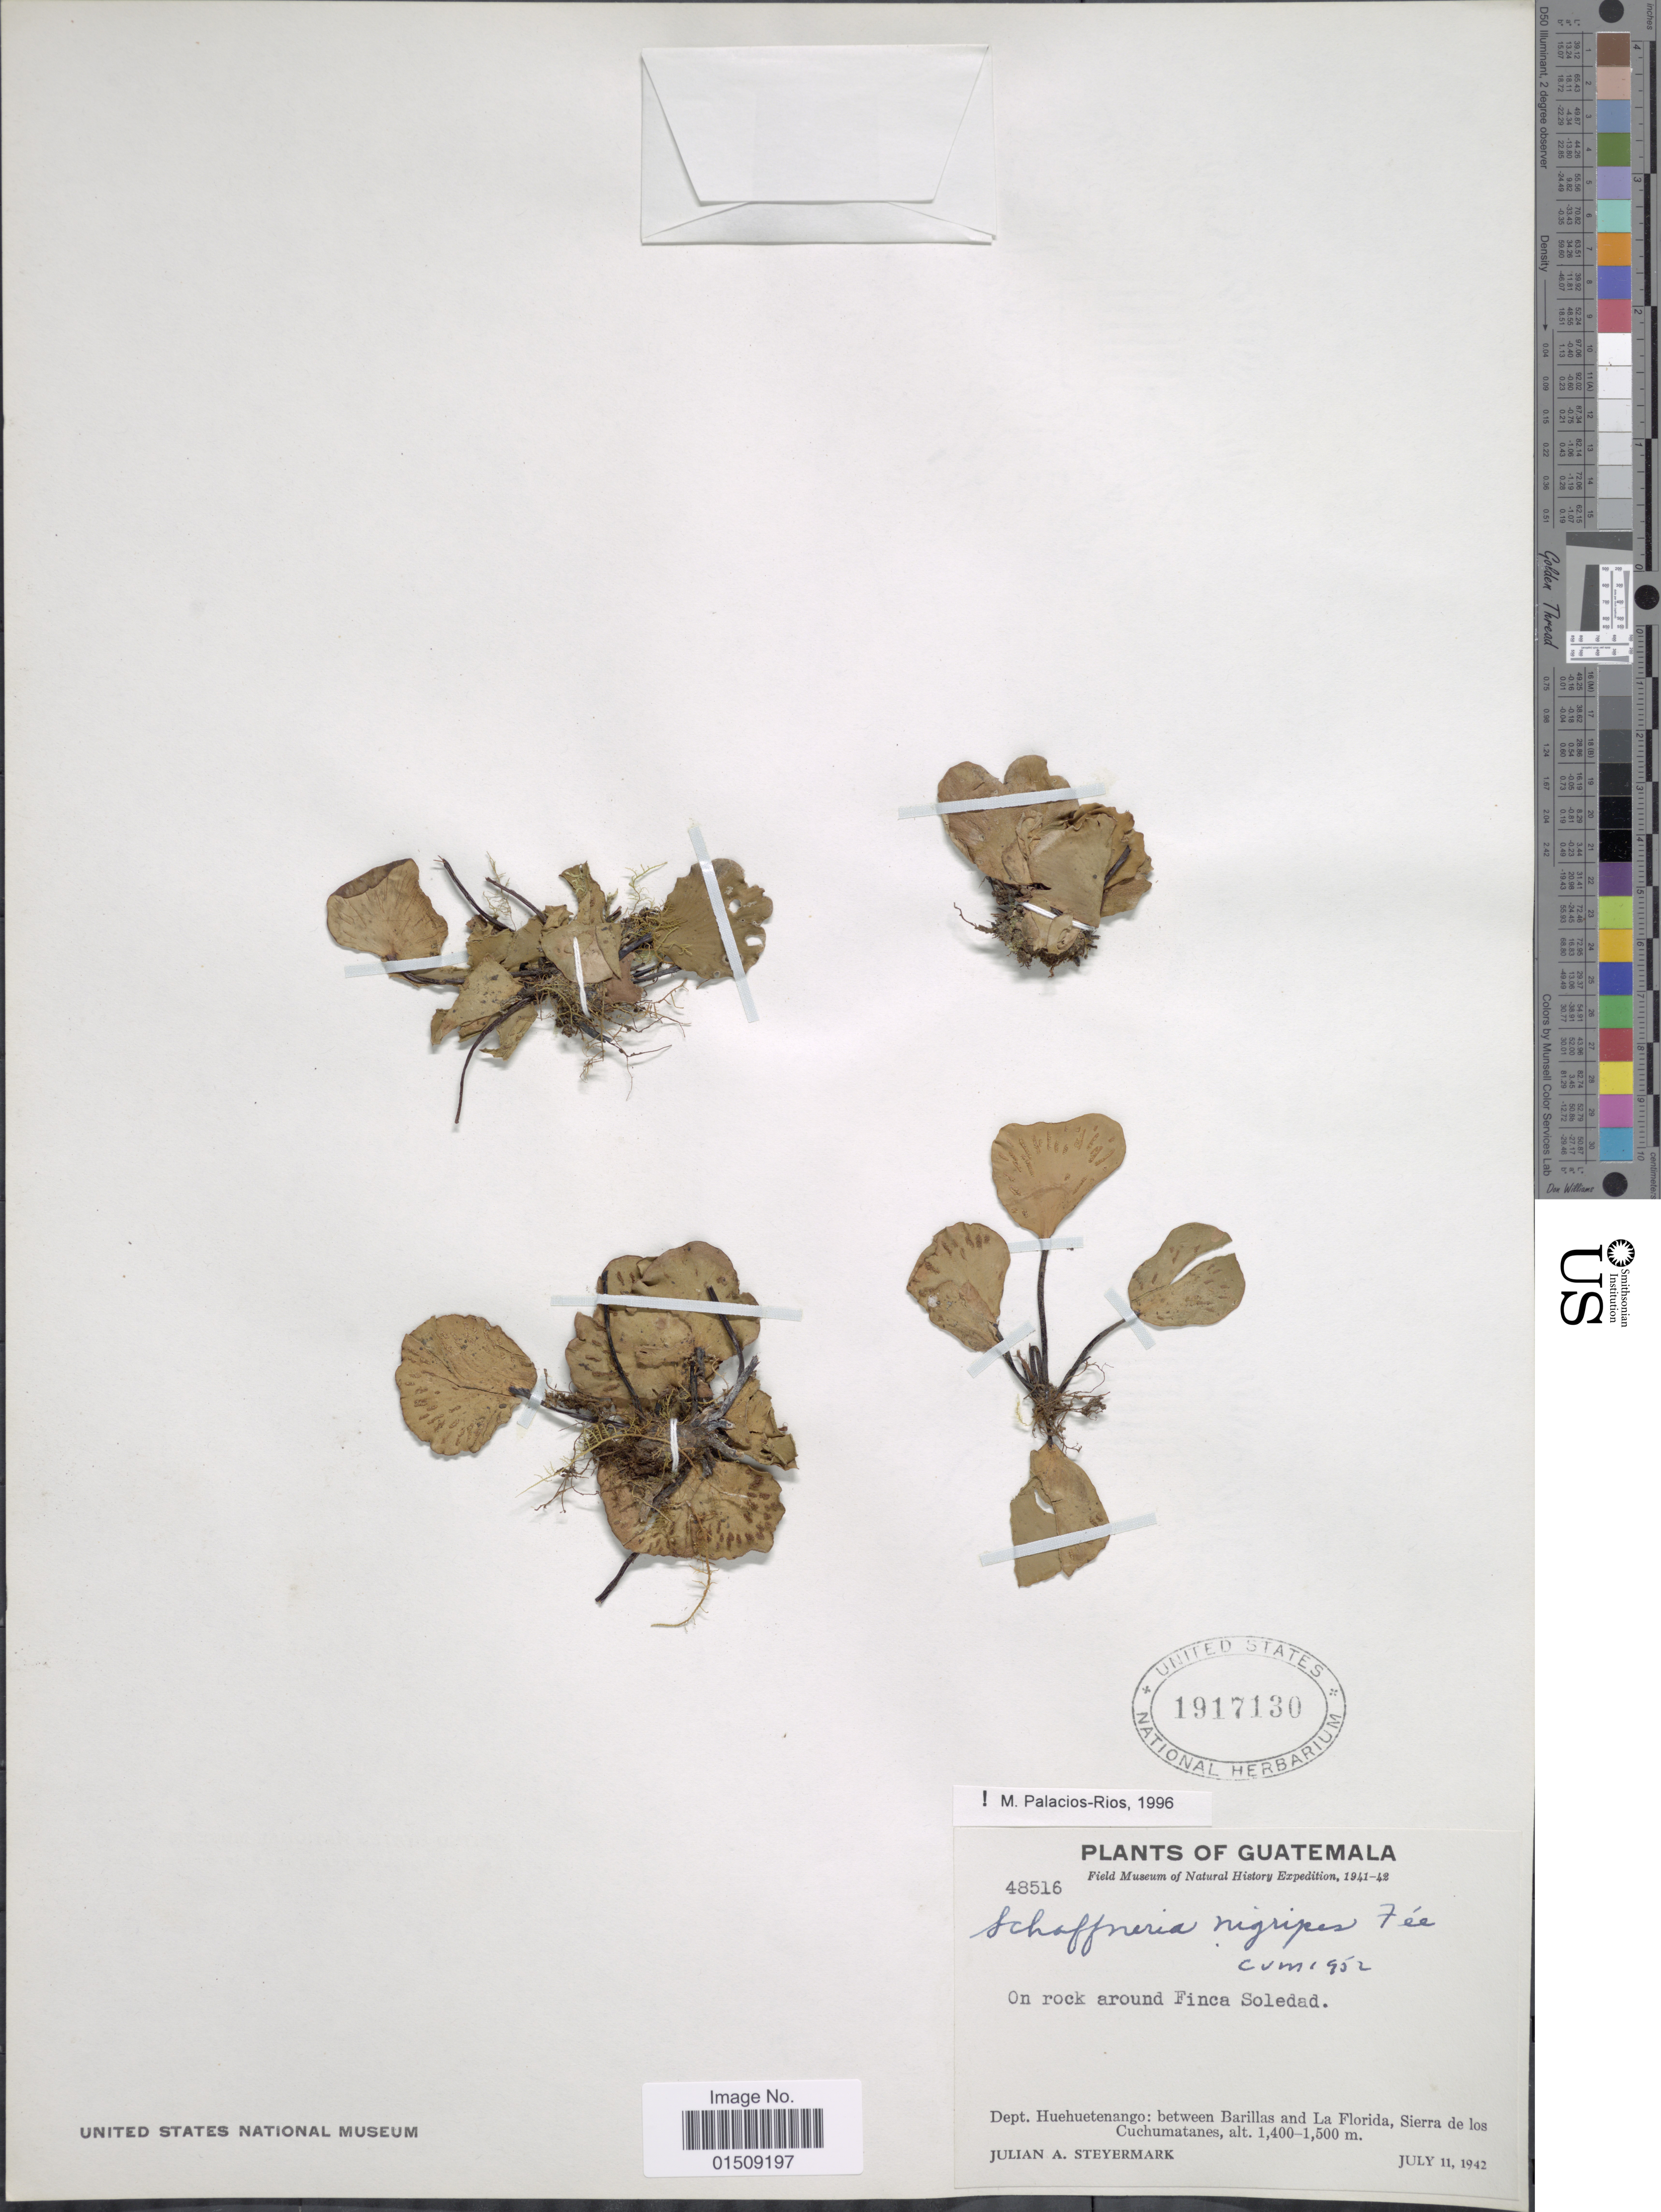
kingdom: Plantae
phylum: Tracheophyta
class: Polypodiopsida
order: Polypodiales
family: Aspleniaceae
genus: Asplenium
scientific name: Asplenium nigripes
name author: (Fée) Hook.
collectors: J. Steyermark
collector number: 48516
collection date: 1942-07-11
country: Guatemala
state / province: Huehuetenango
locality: On rock around Finca Soledad. Dept. Huehuetenango: between Barillas and La Florida, Sierra de los Cuchumatanes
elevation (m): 1400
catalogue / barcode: US 1917130